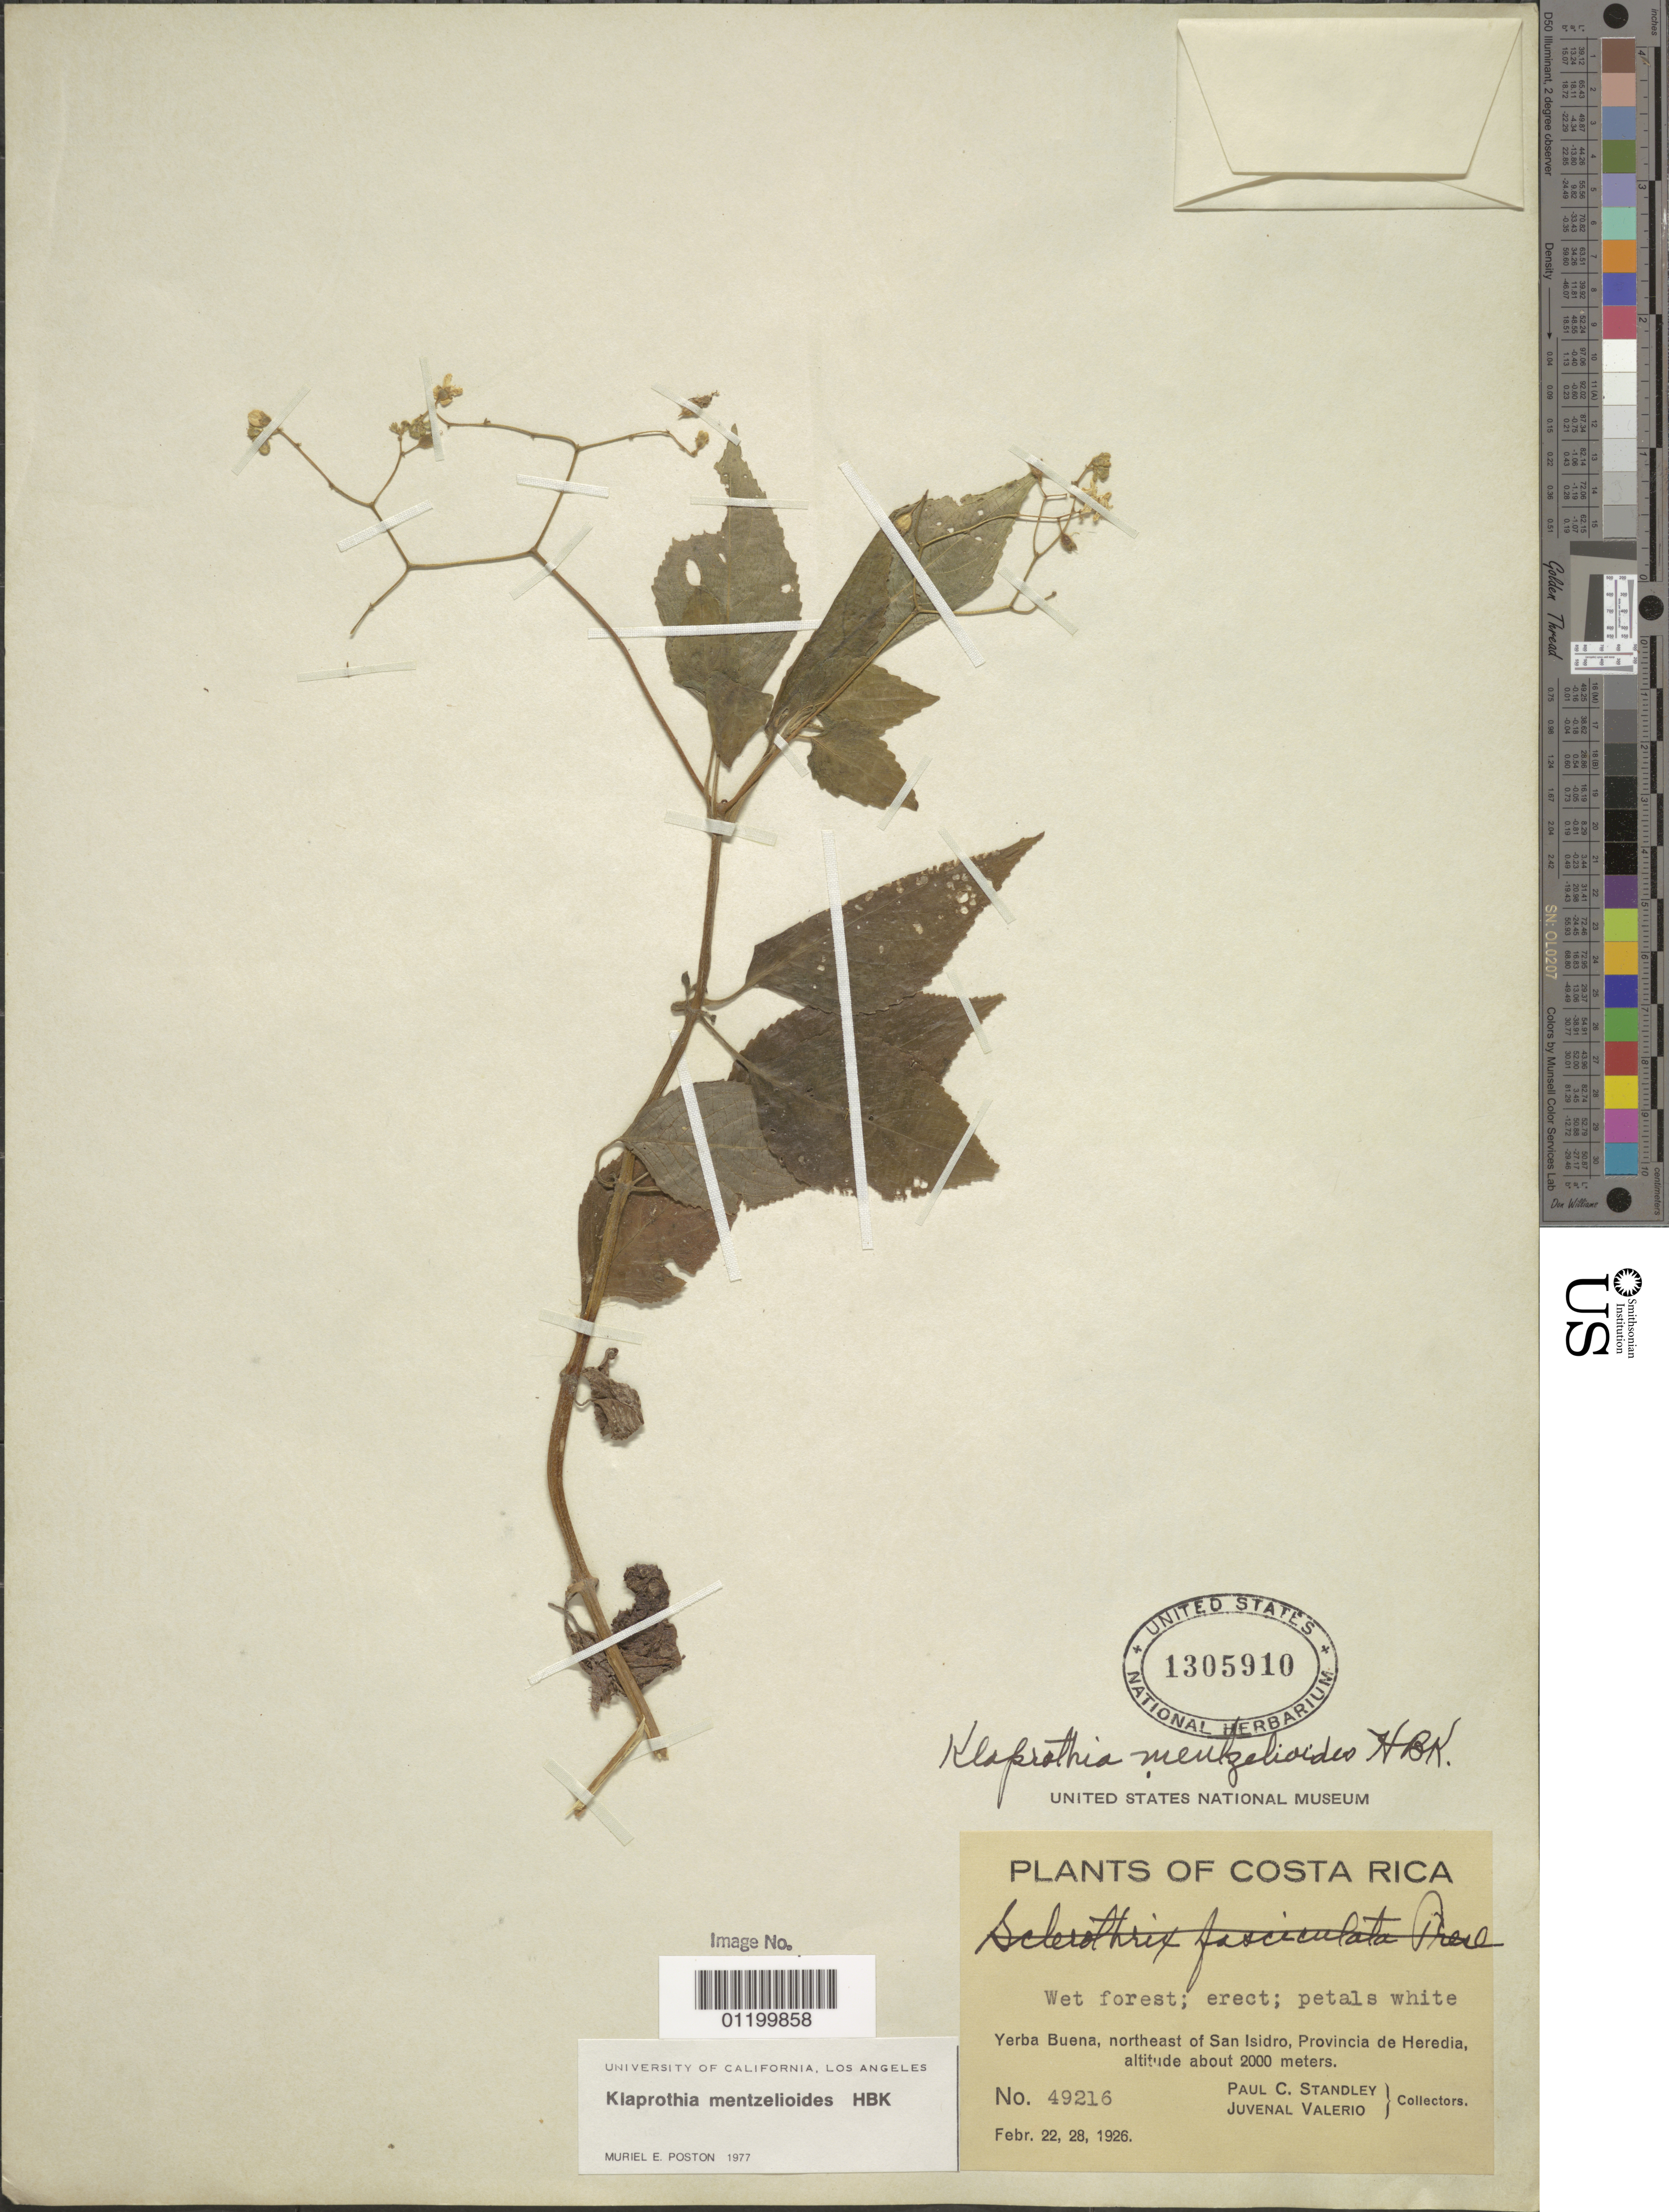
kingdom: Plantae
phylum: Tracheophyta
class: Magnoliopsida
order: Cornales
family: Loasaceae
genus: Klaprothia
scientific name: Klaprothia mentzelioides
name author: Kunth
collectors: P. C. Standley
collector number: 49216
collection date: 1926-02-22,1926-02-28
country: Costa Rica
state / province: Heredia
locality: Yerba Buena, northeast of San Isidro.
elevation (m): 2000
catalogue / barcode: US 1305910